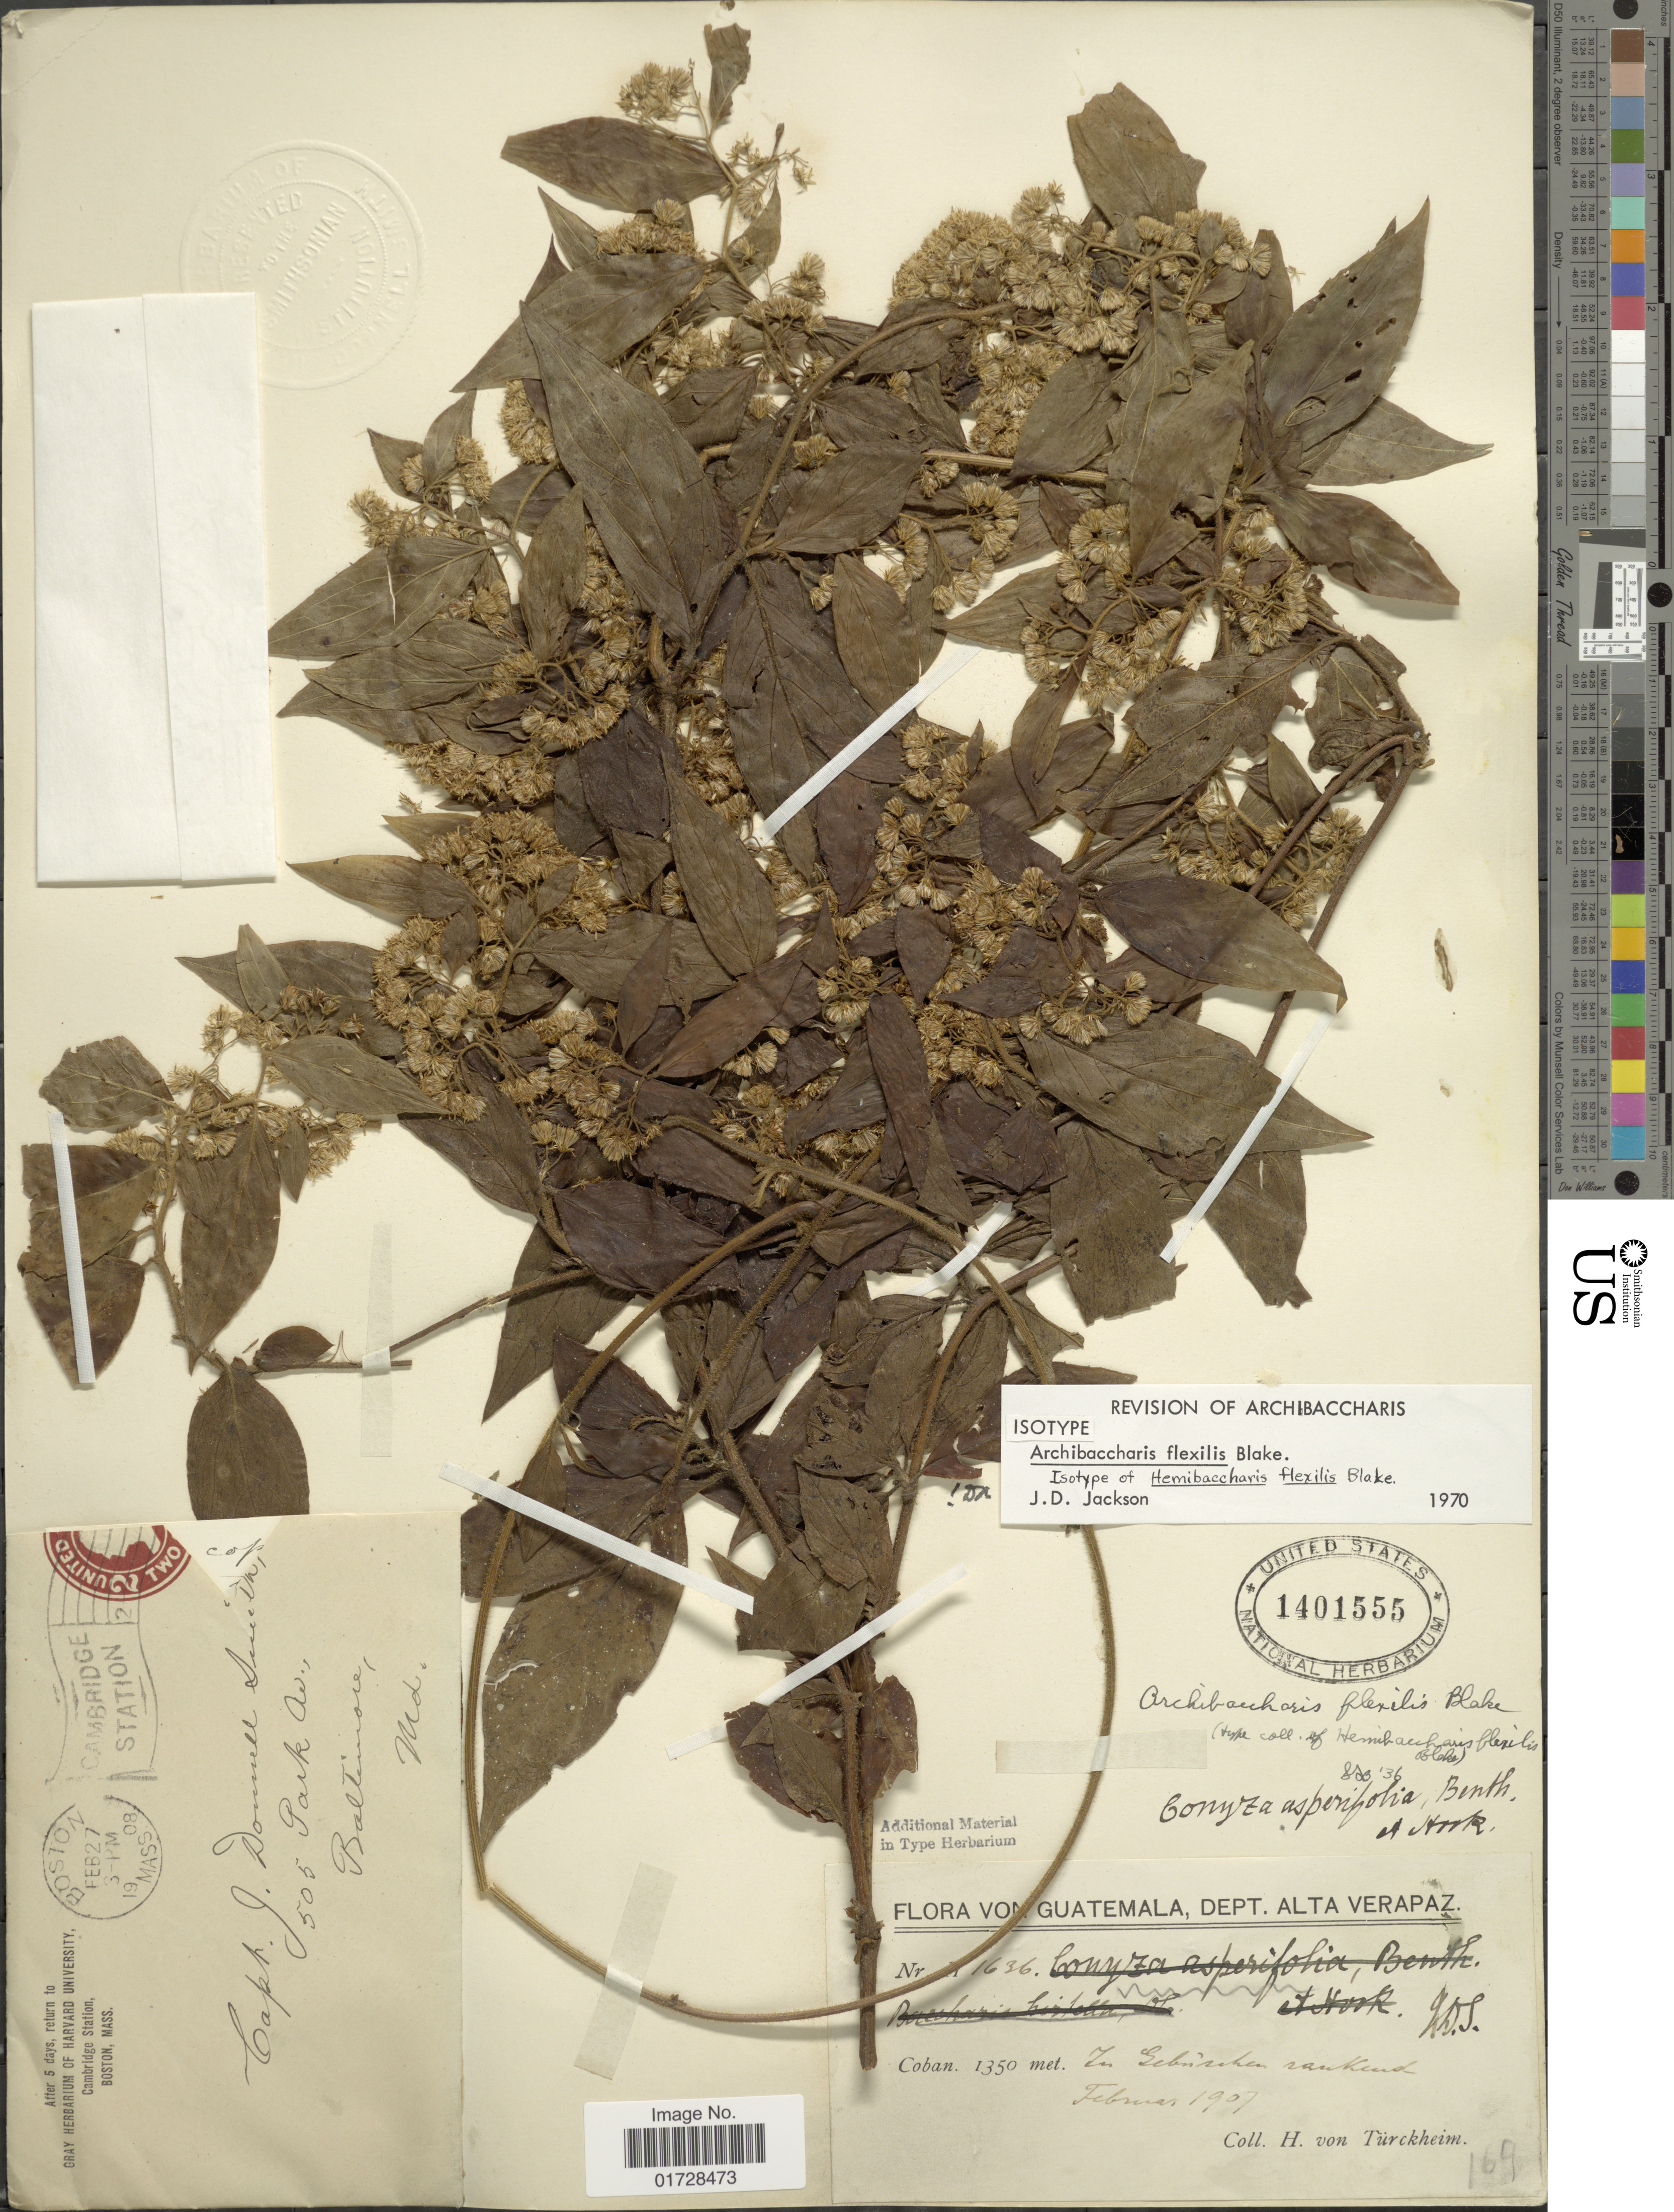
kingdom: Plantae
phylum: Tracheophyta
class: Magnoliopsida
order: Asterales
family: Asteraceae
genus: Archibaccharis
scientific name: Archibaccharis flexilis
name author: (S.F. Blake) S.F. Blake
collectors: H. von Türckheim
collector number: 1636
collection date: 1907-02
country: Guatemala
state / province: Alta Verapaz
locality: Coban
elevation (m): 1350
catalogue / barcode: US 1401555